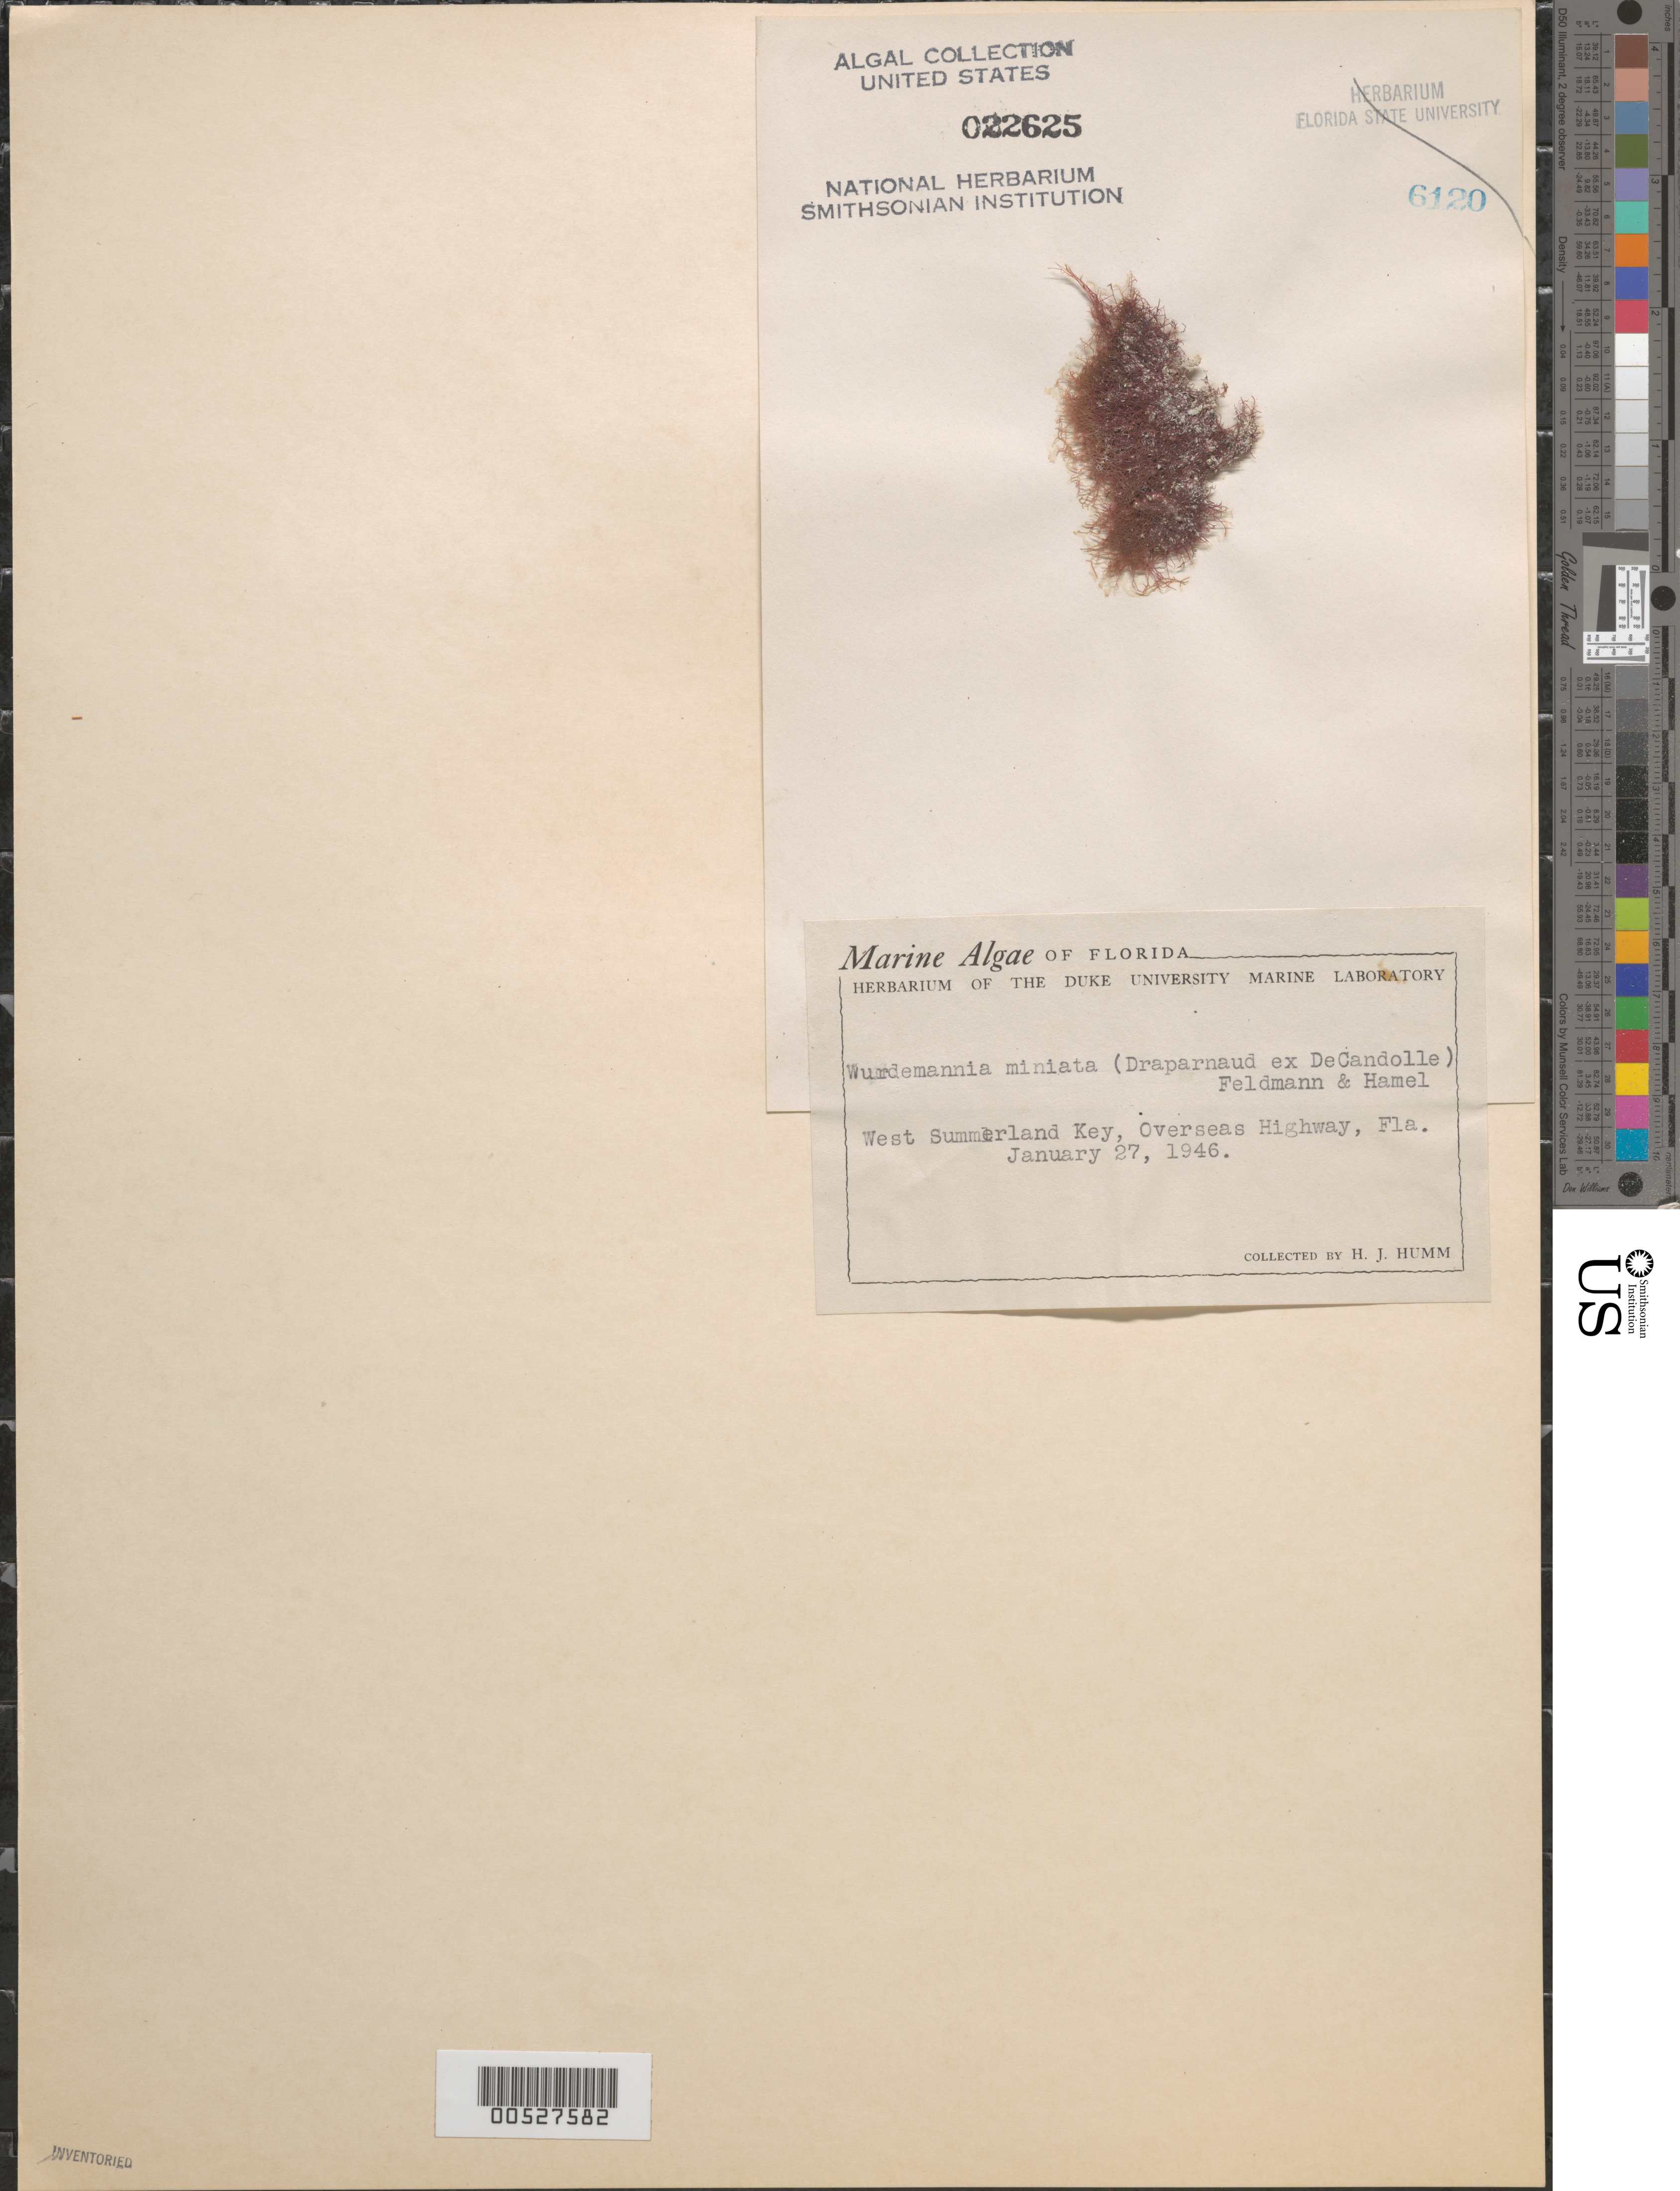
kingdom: Plantae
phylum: Rhodophyta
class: Florideophyceae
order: Gigartinales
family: Solieriaceae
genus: Wurdemannia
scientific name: Wurdemannia miniata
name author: (Spreng.) Feldmann & G. Hamel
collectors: H. J. Humm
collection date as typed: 27 Jan 1946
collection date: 1946-01-27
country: United States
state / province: Florida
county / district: Monroe County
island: West Summerland Key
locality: Overseas Highway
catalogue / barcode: US 22625